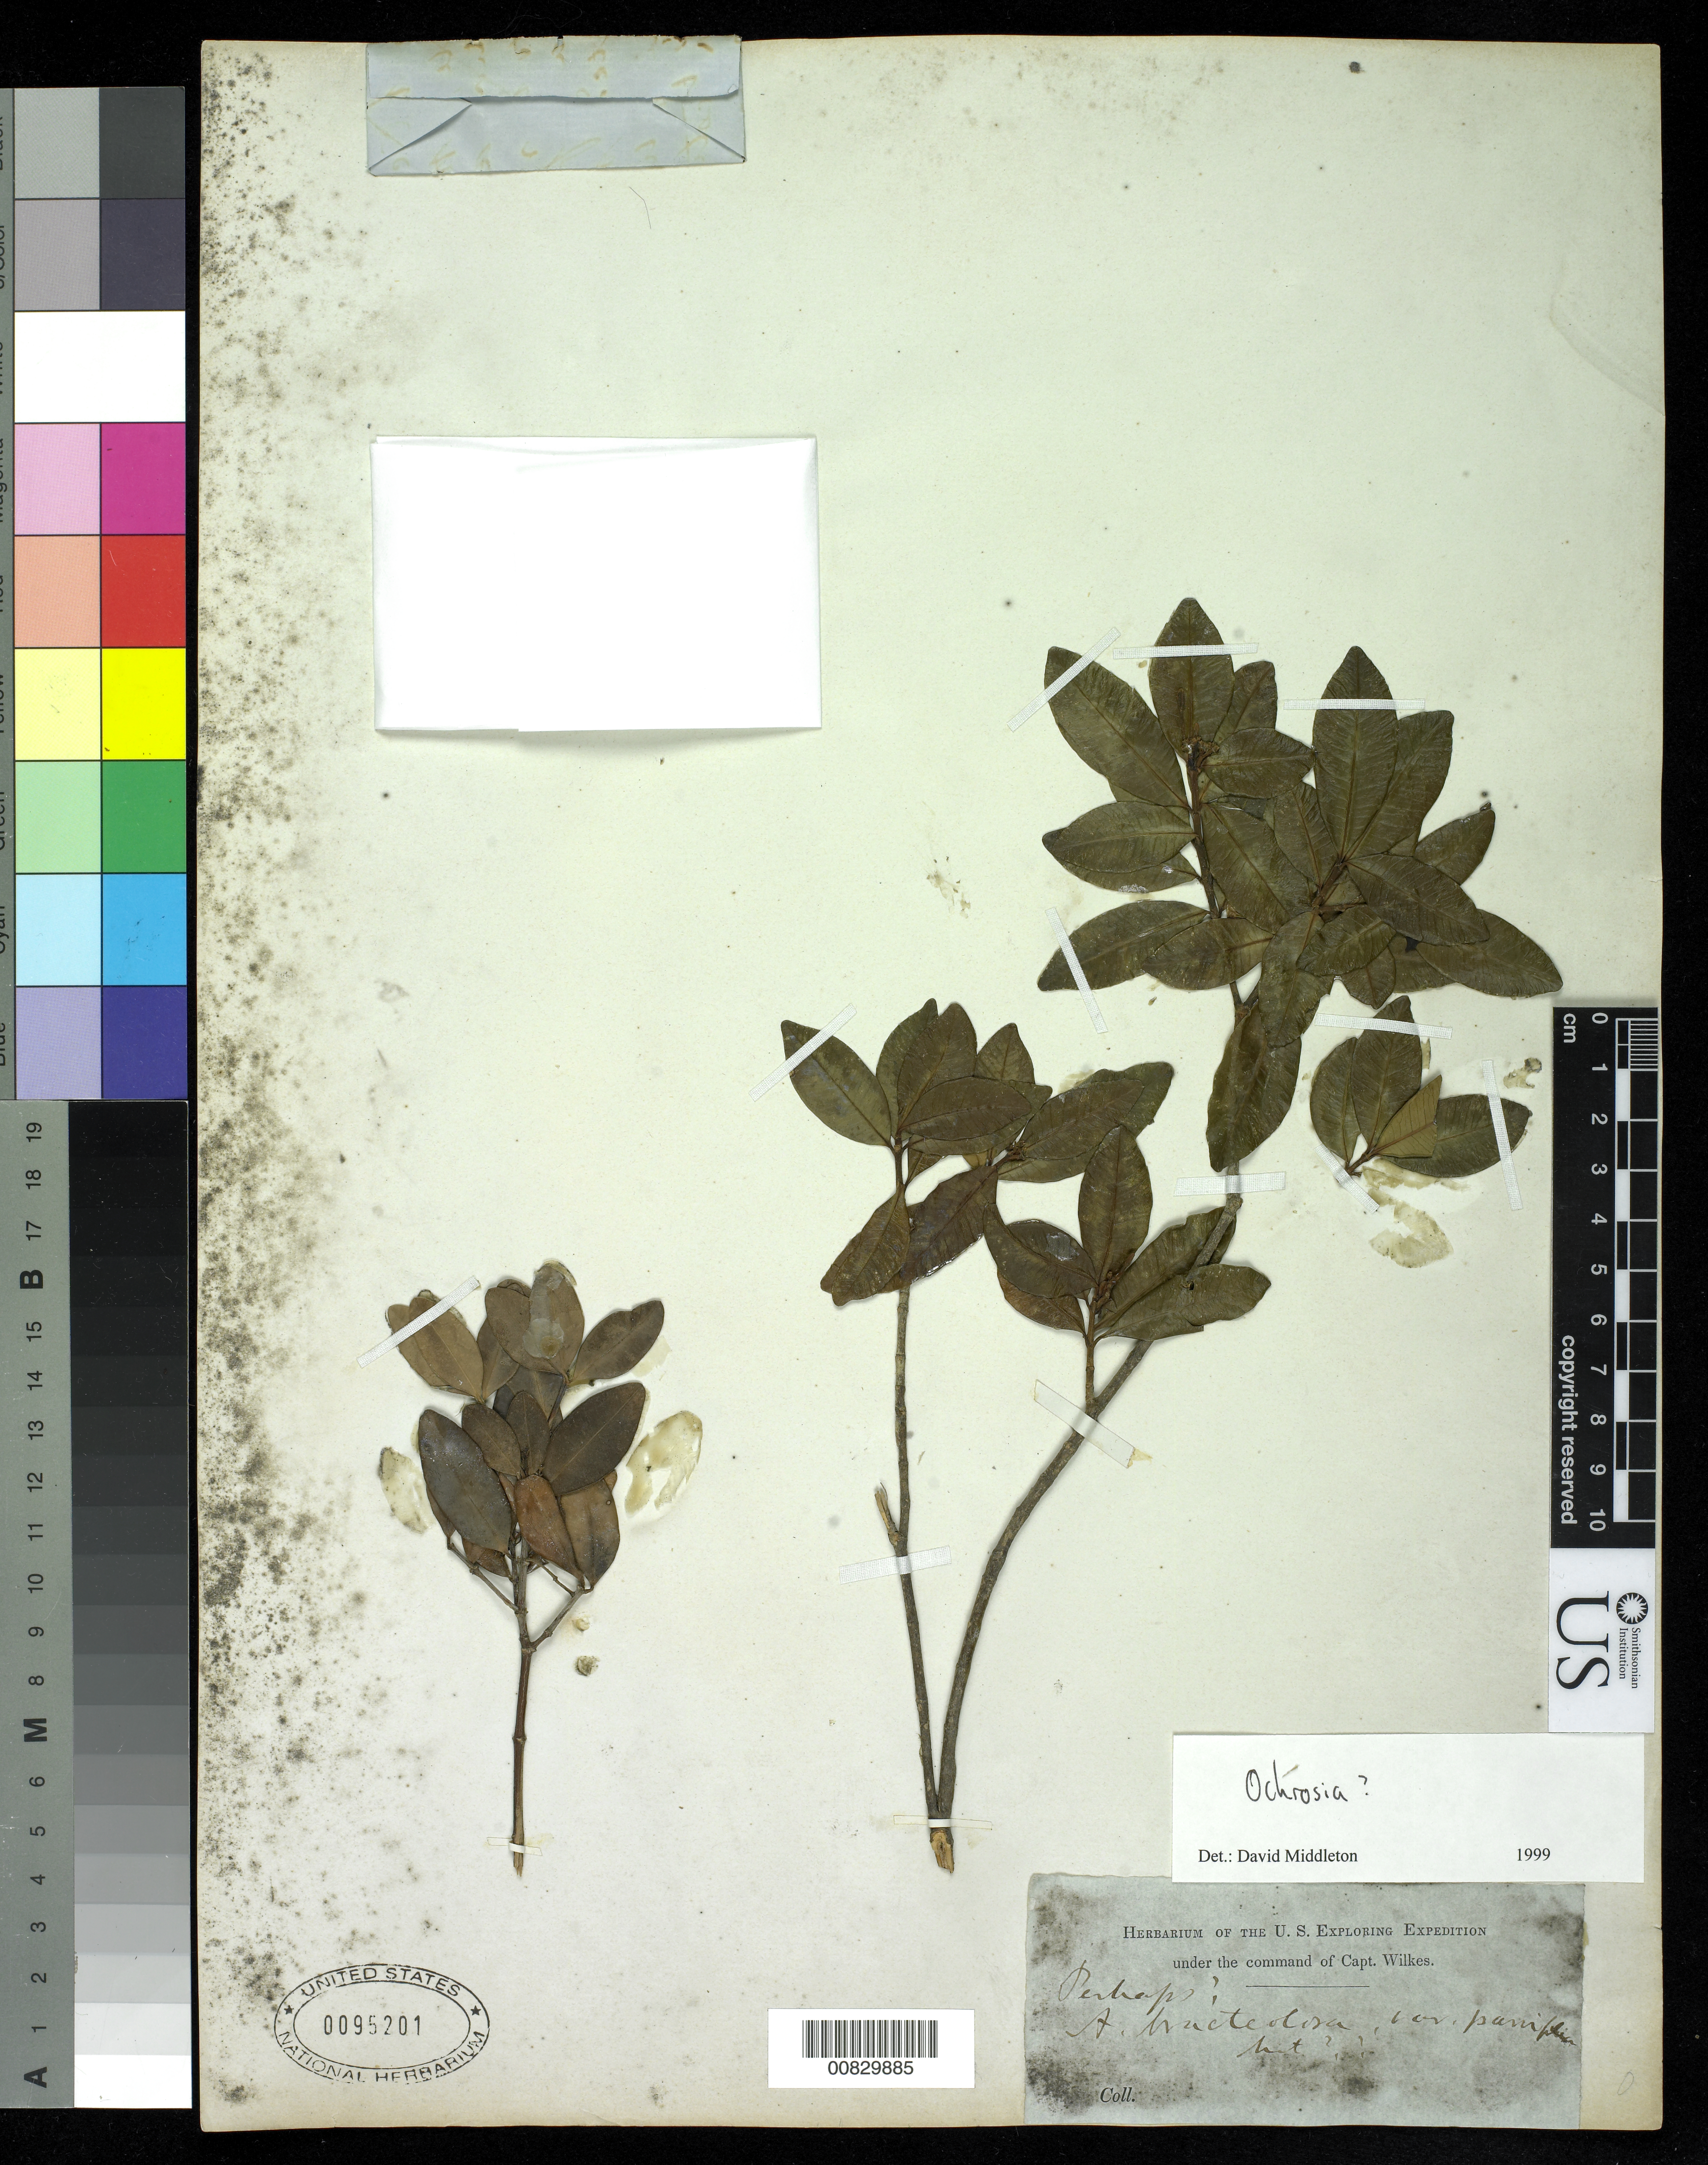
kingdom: Plantae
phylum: Tracheophyta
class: Magnoliopsida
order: Gentianales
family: Apocynaceae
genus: Alyxia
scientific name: Alyxia stellata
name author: (J.R. Forst. & G. Forst.) Roem. & Schult.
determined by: Whistler, W. A.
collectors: Wilkes Explor. Exped.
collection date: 1838/1842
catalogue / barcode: US 95201